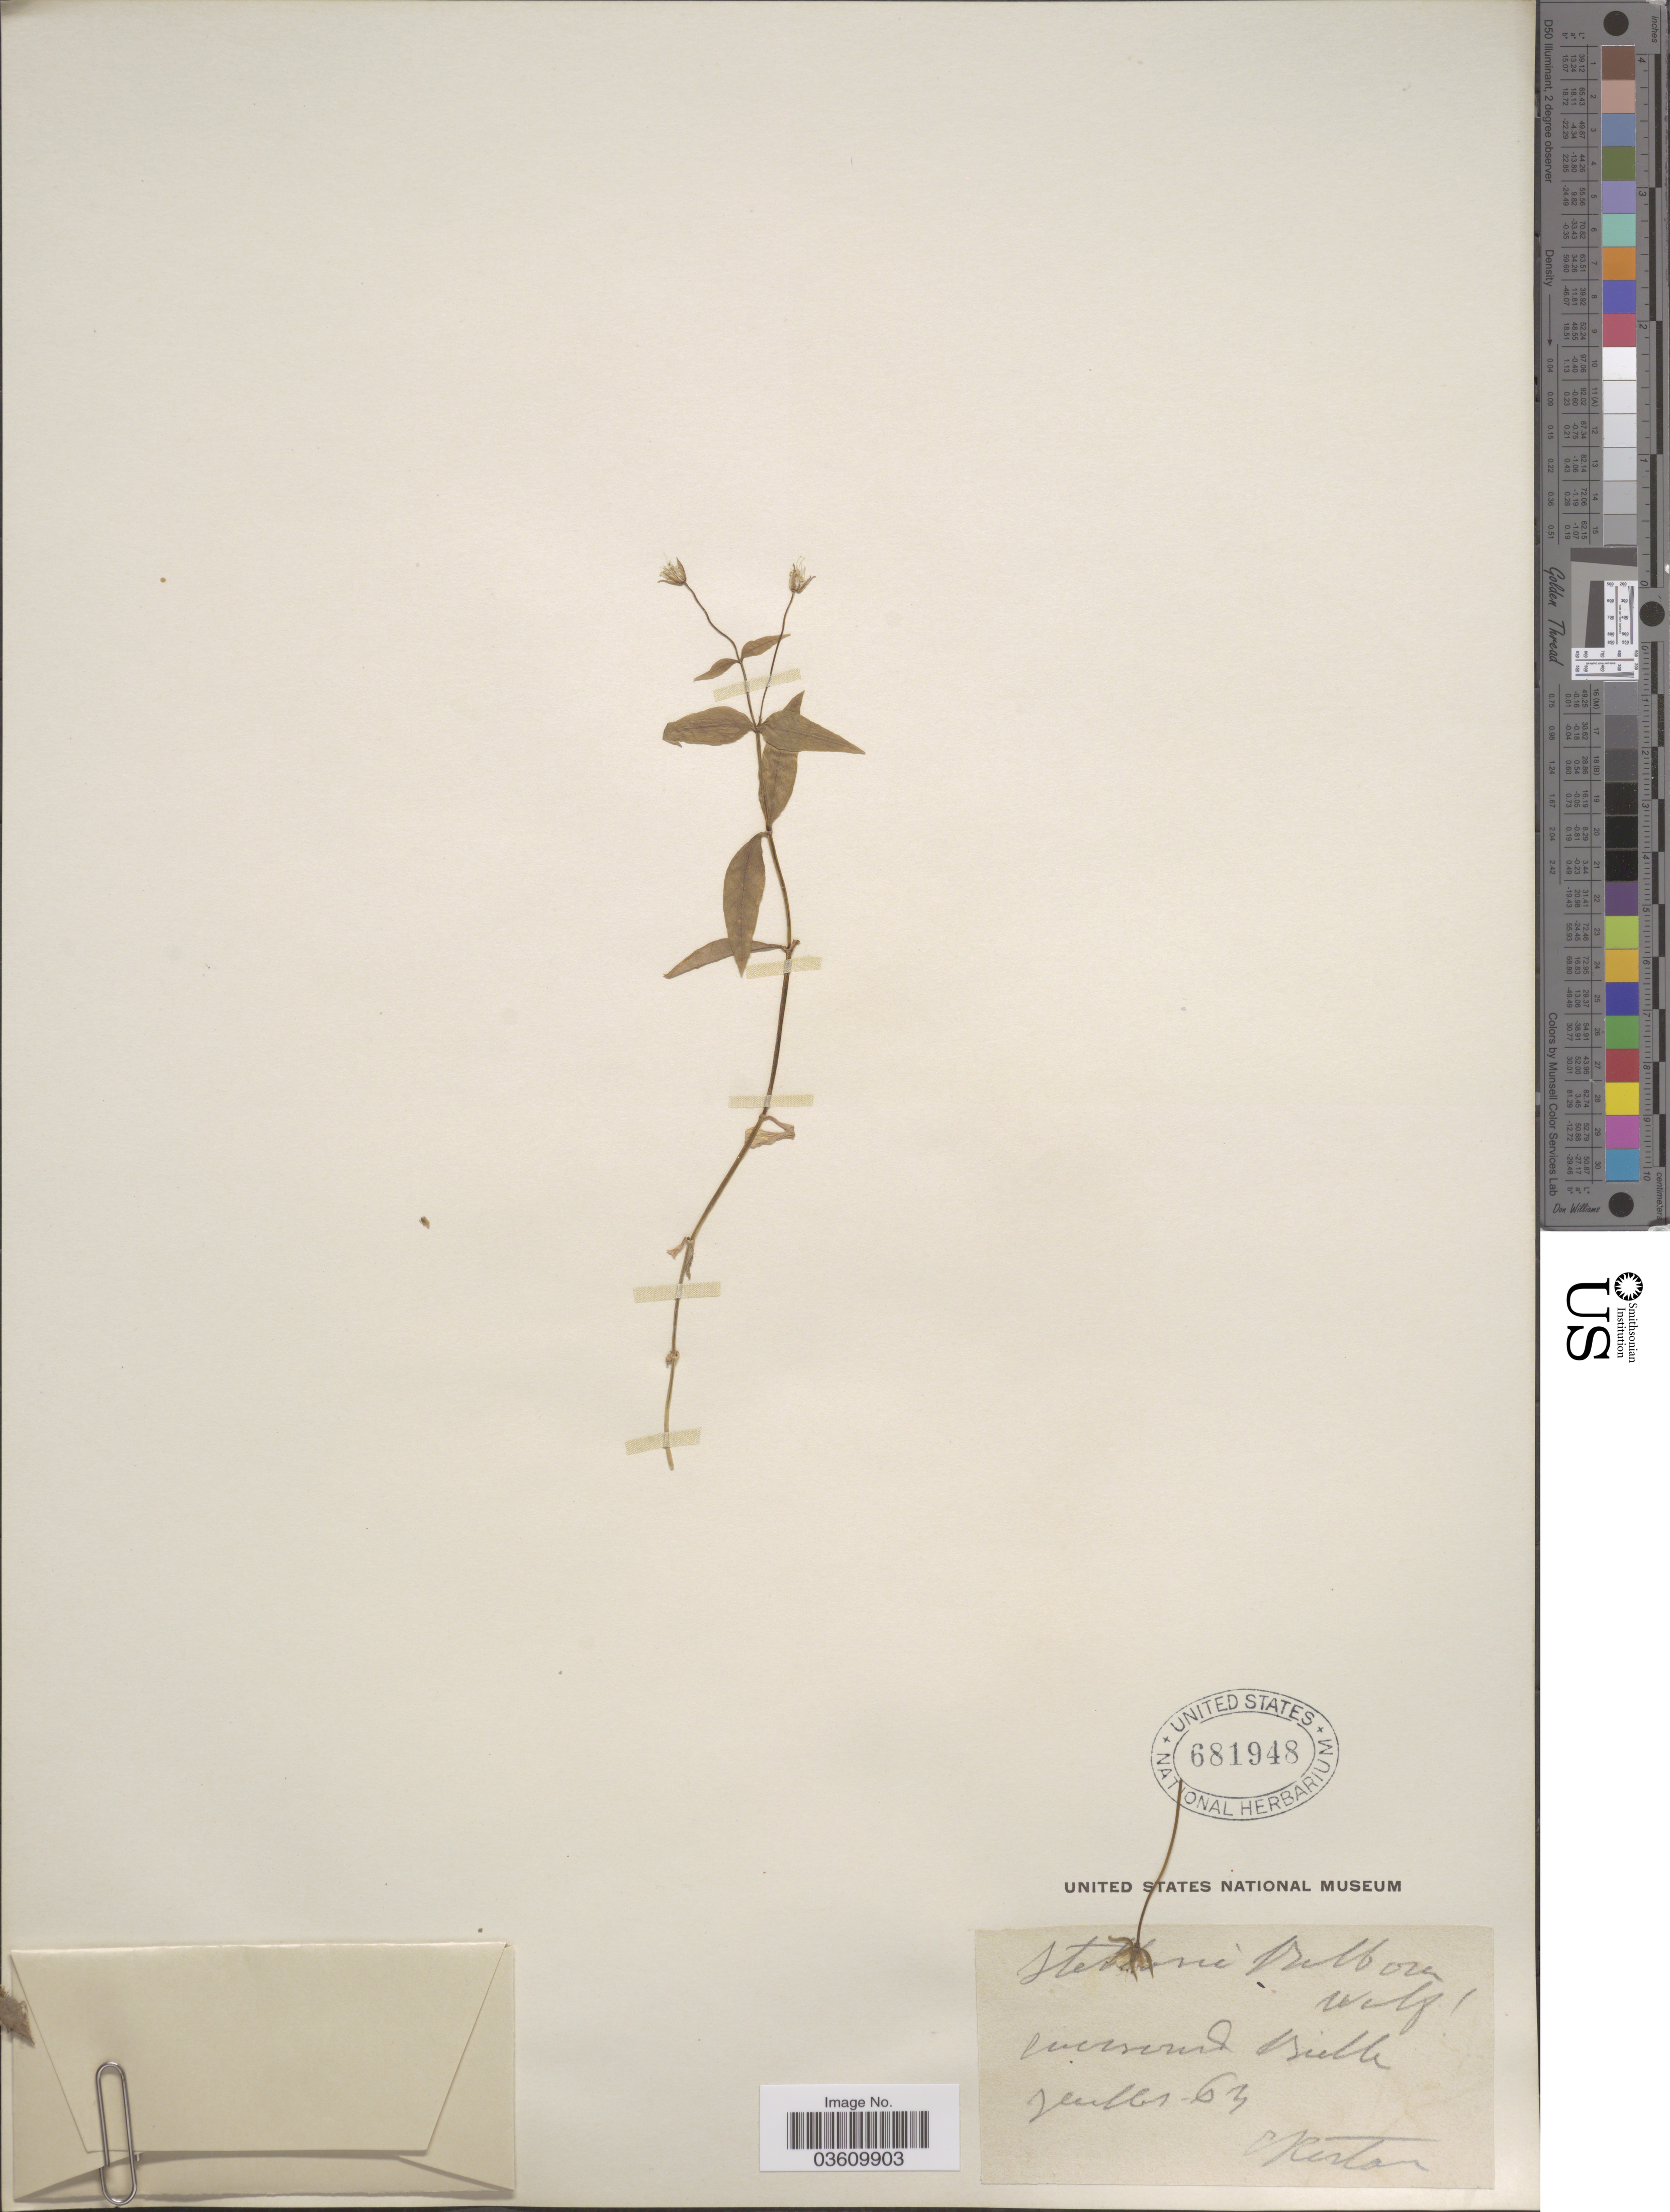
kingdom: Plantae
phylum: Tracheophyta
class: Magnoliopsida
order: Caryophyllales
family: Caryophyllaceae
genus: Stellaria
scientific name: Stellaria bulbosa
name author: Wulfen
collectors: Reston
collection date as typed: Transcribed d/m/y: /7/63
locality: [illegible text] Bielh[interpreted].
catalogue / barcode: US 681948